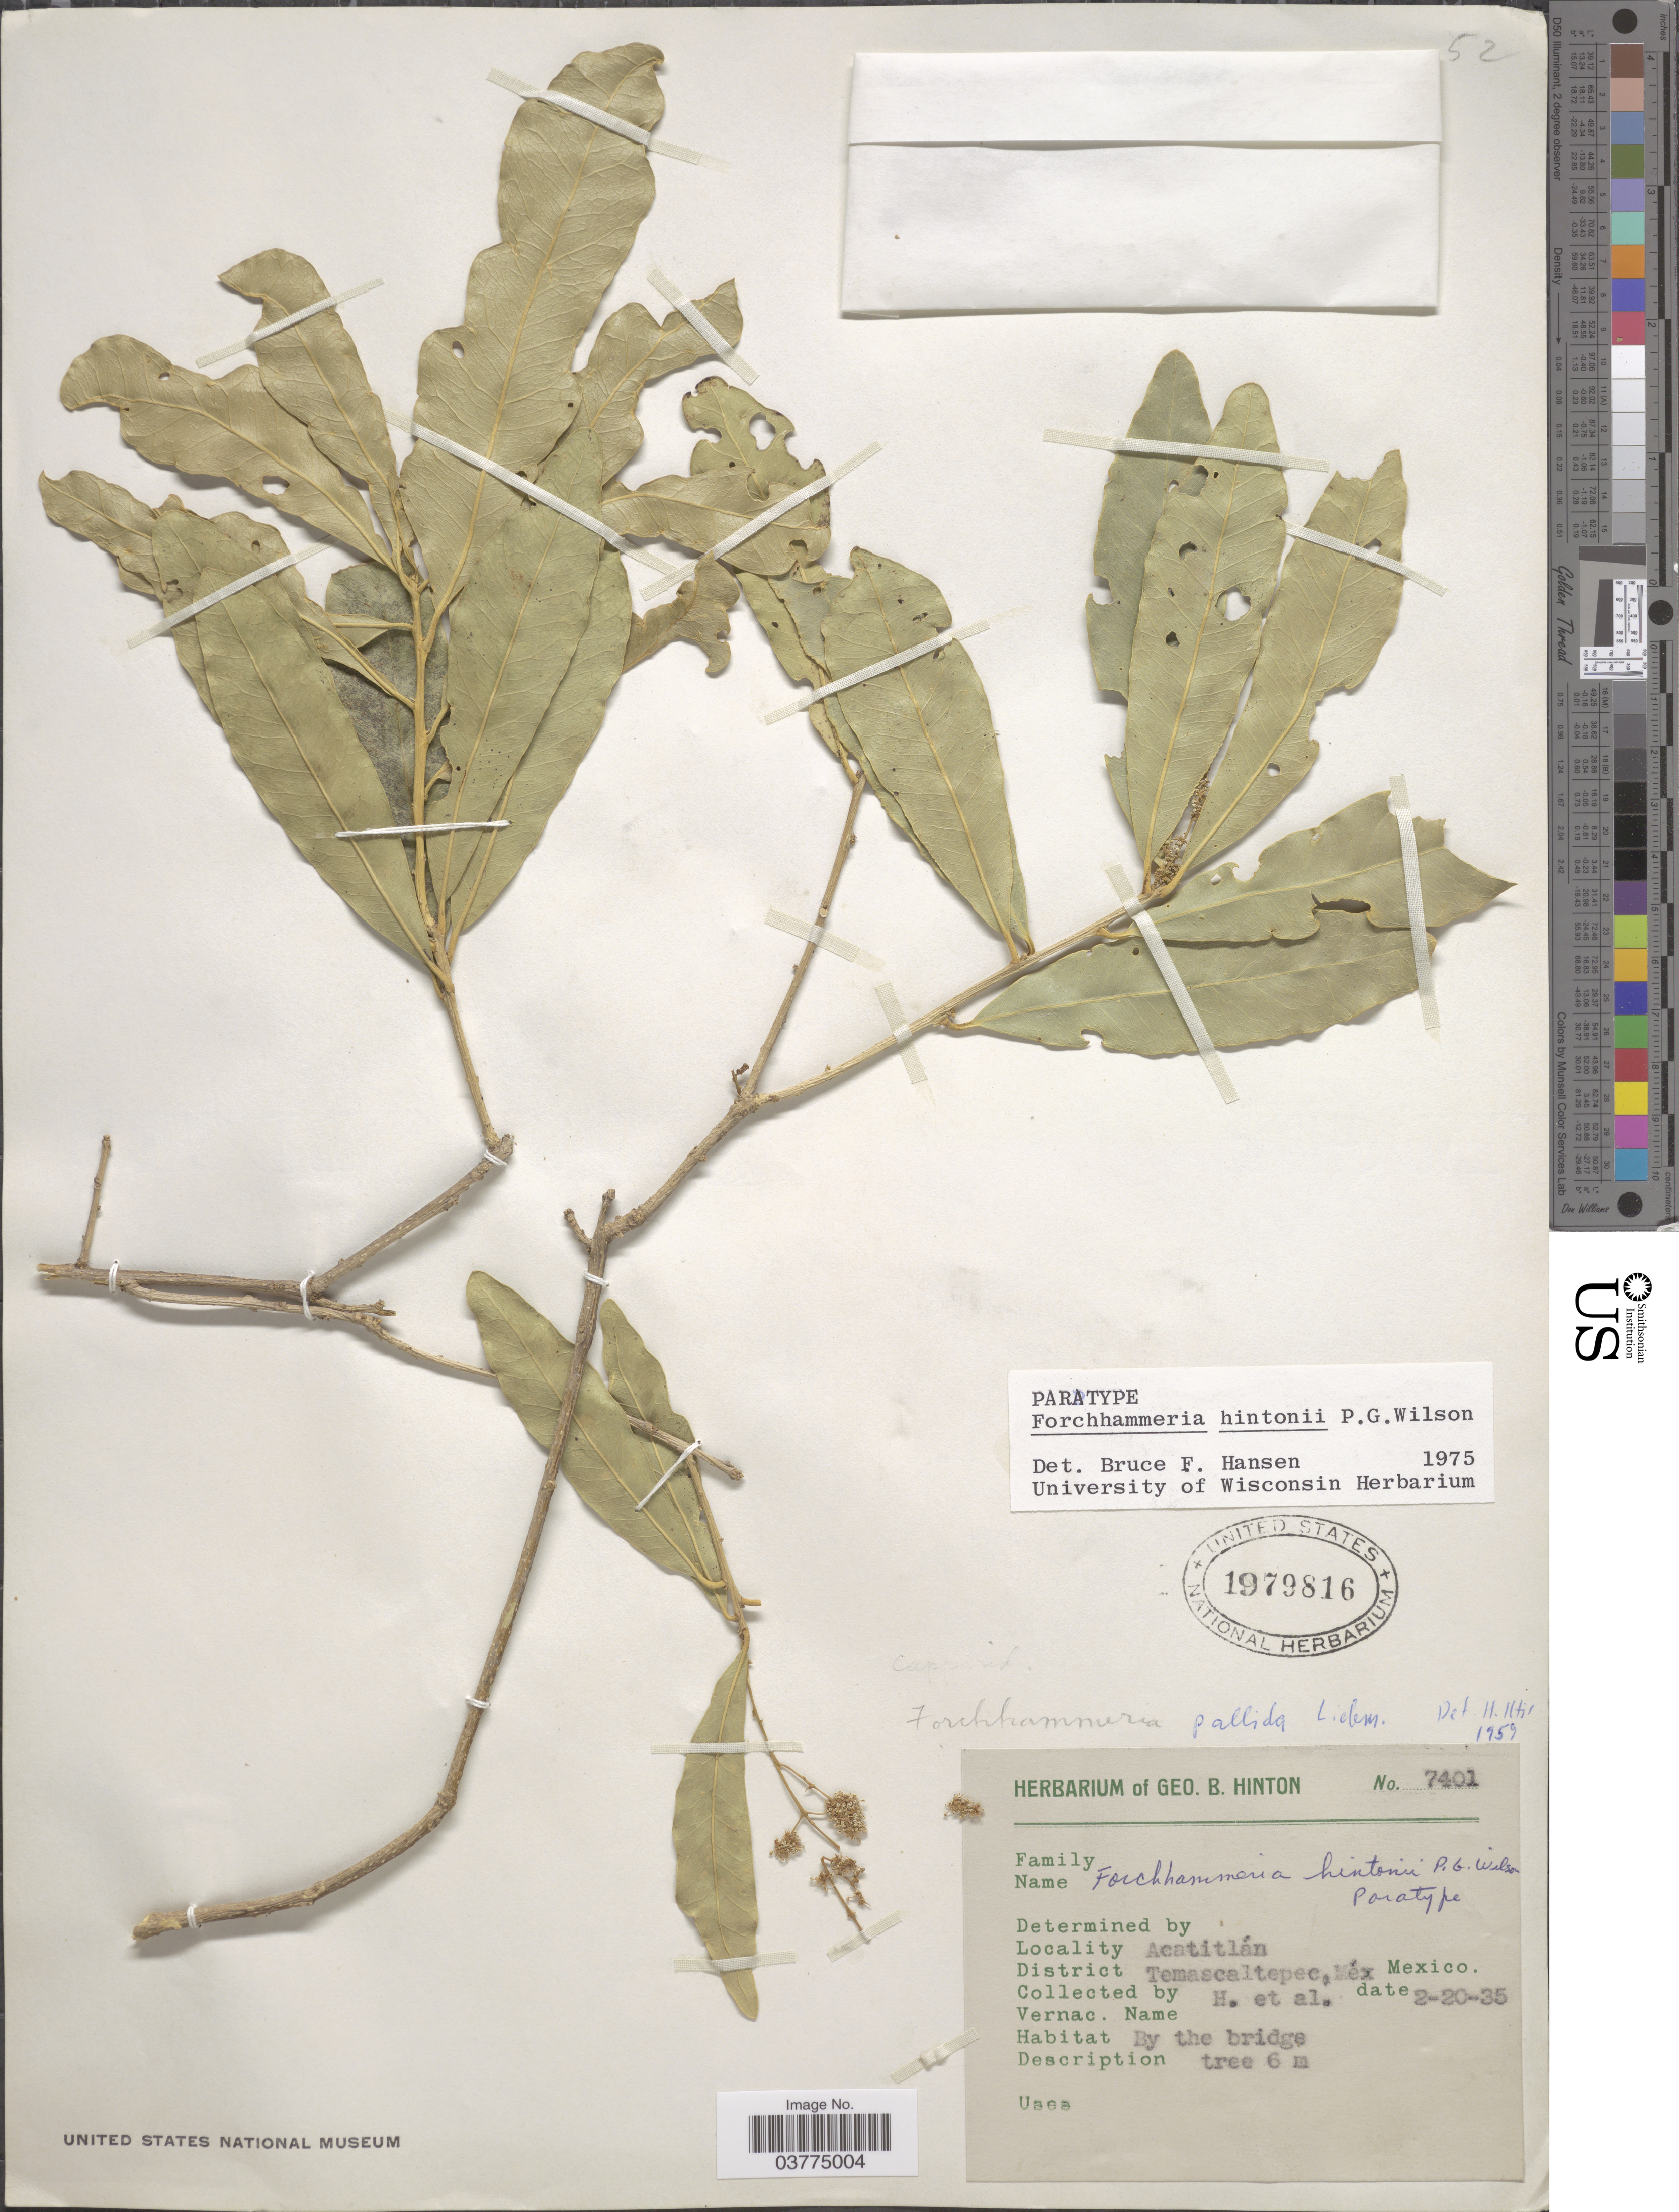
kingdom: Plantae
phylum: Tracheophyta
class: Magnoliopsida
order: Brassicales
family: Stixaceae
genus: Forchhammeria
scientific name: Forchhammeria hintonii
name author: Paul G. Wilson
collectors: G. B. Hinton & et al.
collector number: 7401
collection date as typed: Transcribed d/m/y: 20/2/35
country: Mexico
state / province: México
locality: Acatitlán, District Temascaltepec.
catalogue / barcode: US 1979816